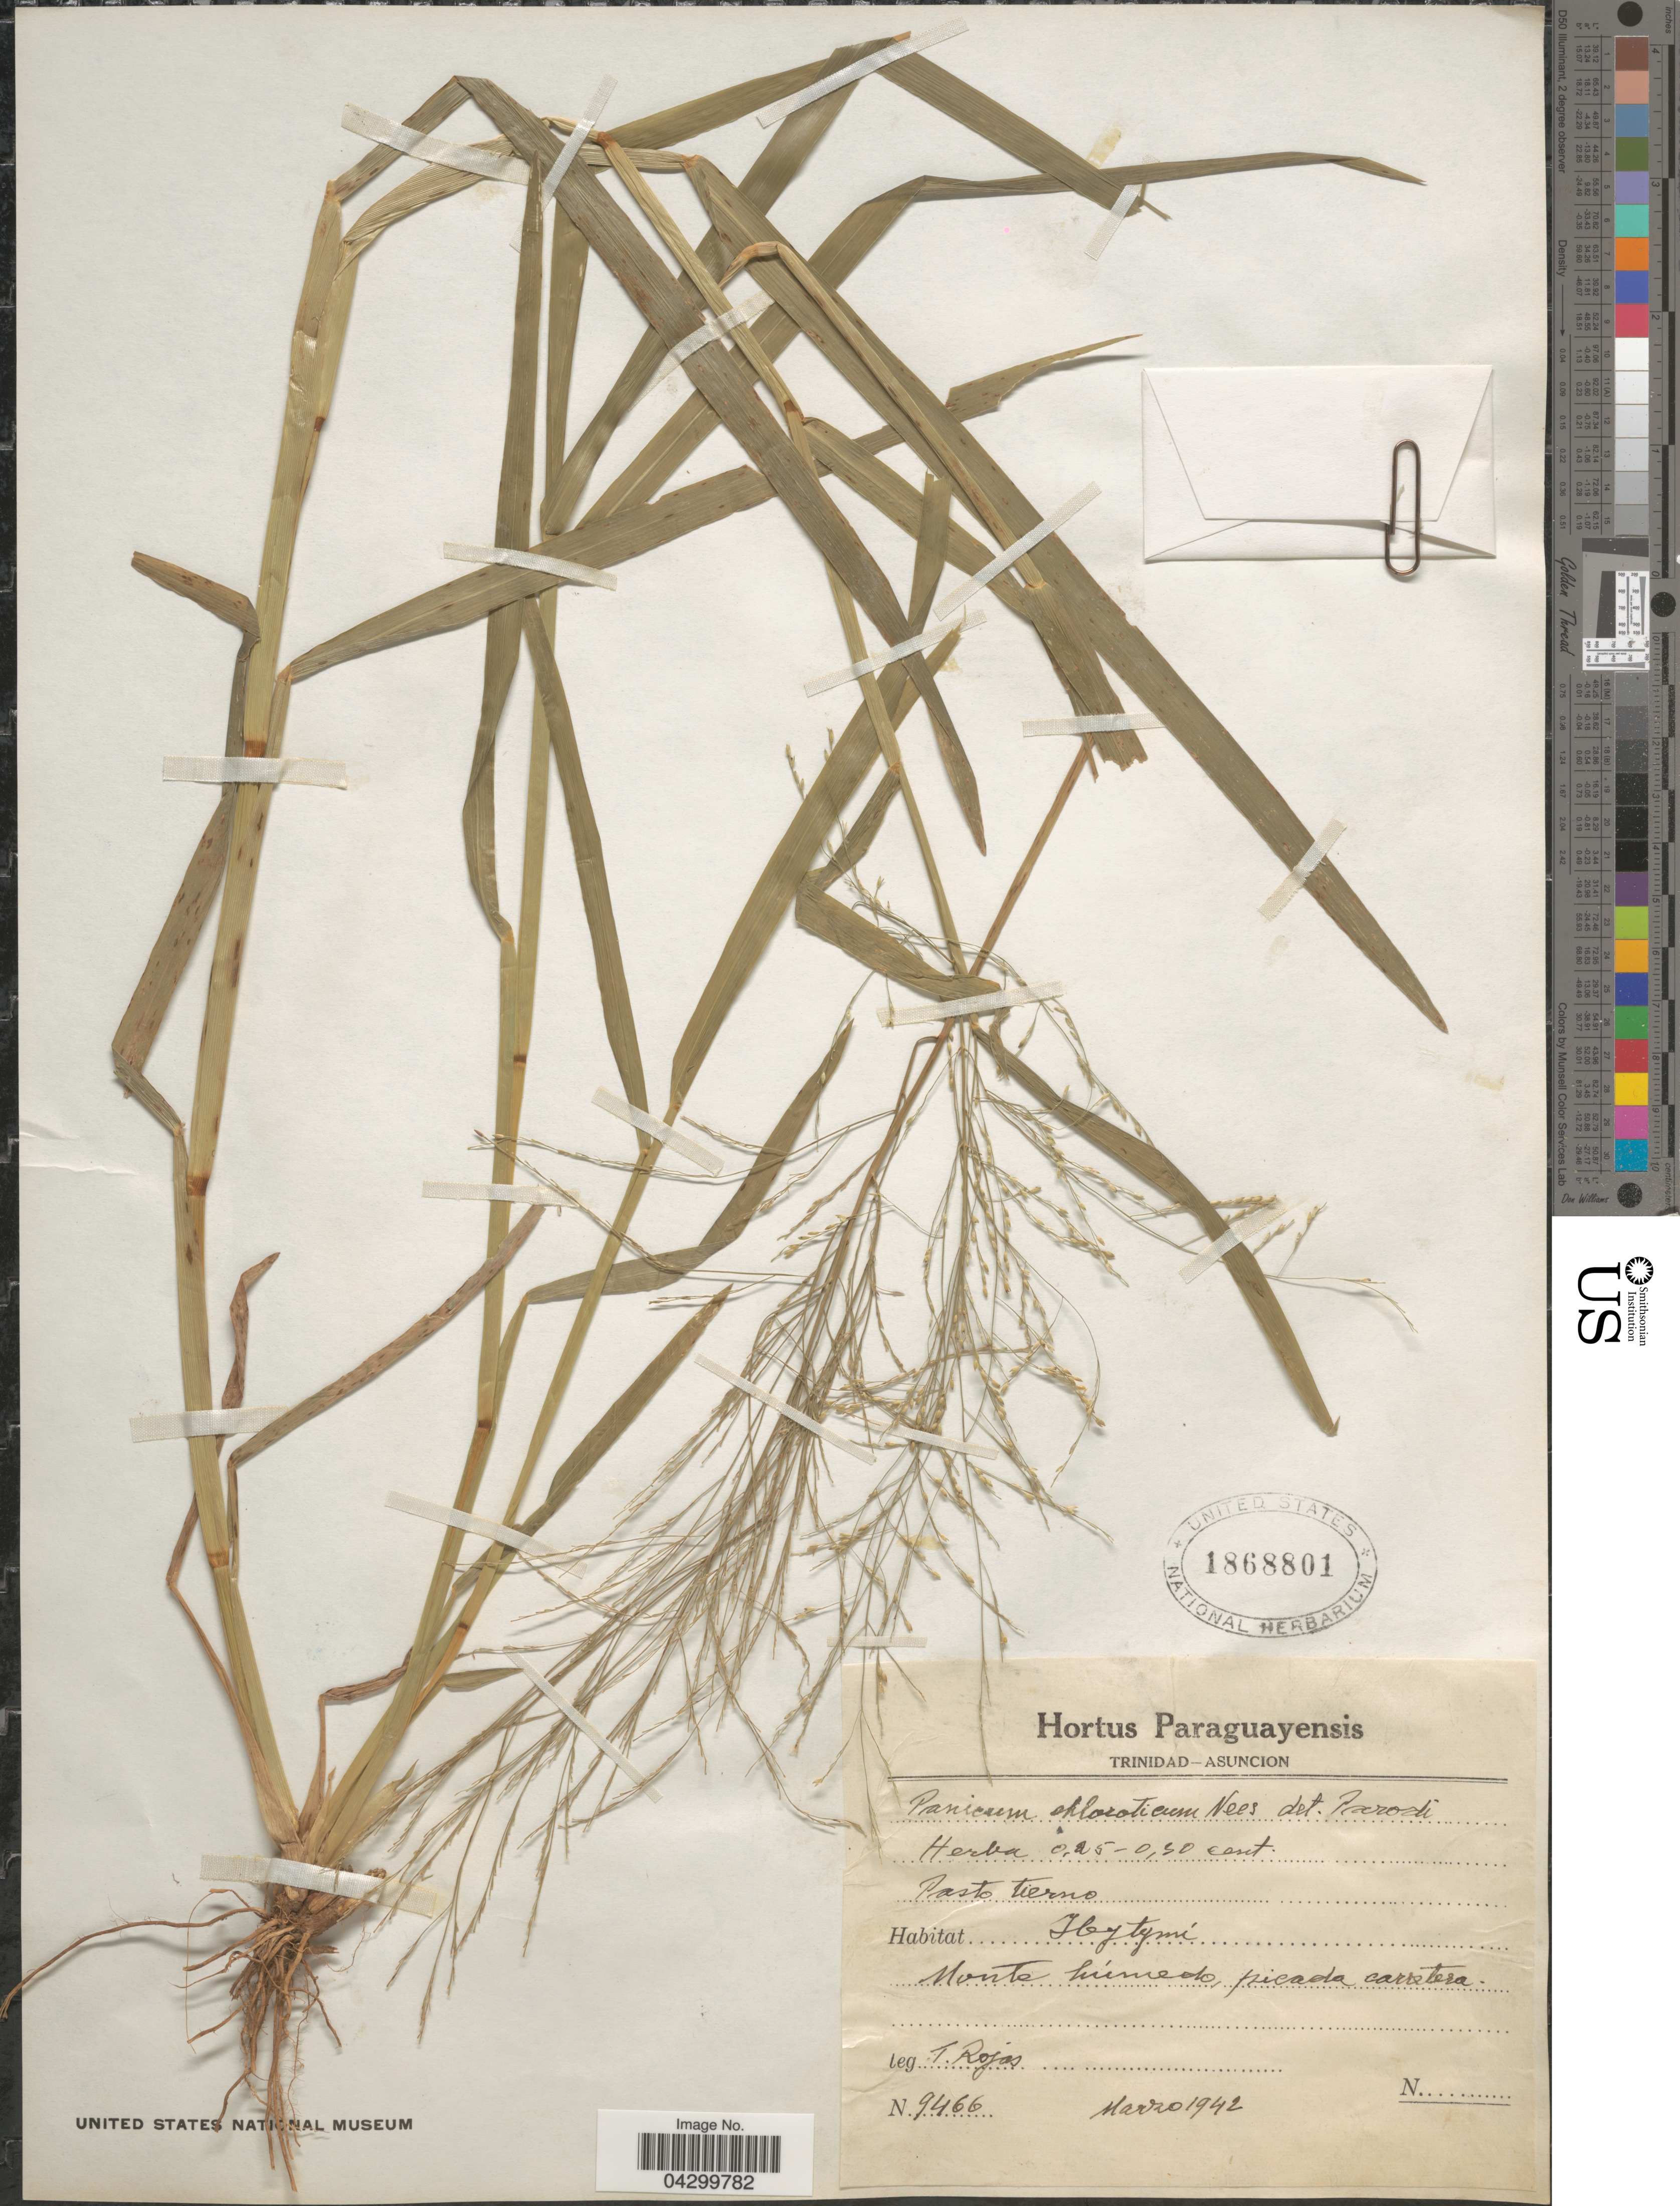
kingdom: Plantae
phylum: Tracheophyta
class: Liliopsida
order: Poales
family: Poaceae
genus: Panicum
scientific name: Panicum dichotomiflorum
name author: Michx.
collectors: T. Rojas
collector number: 9466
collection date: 1942-03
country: Paraguay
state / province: Asuncion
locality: Trinidad - Ascuncion. Pasto Tierno. Ybytimí. Monte húmedo, picada caretera.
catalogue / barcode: US 1868801